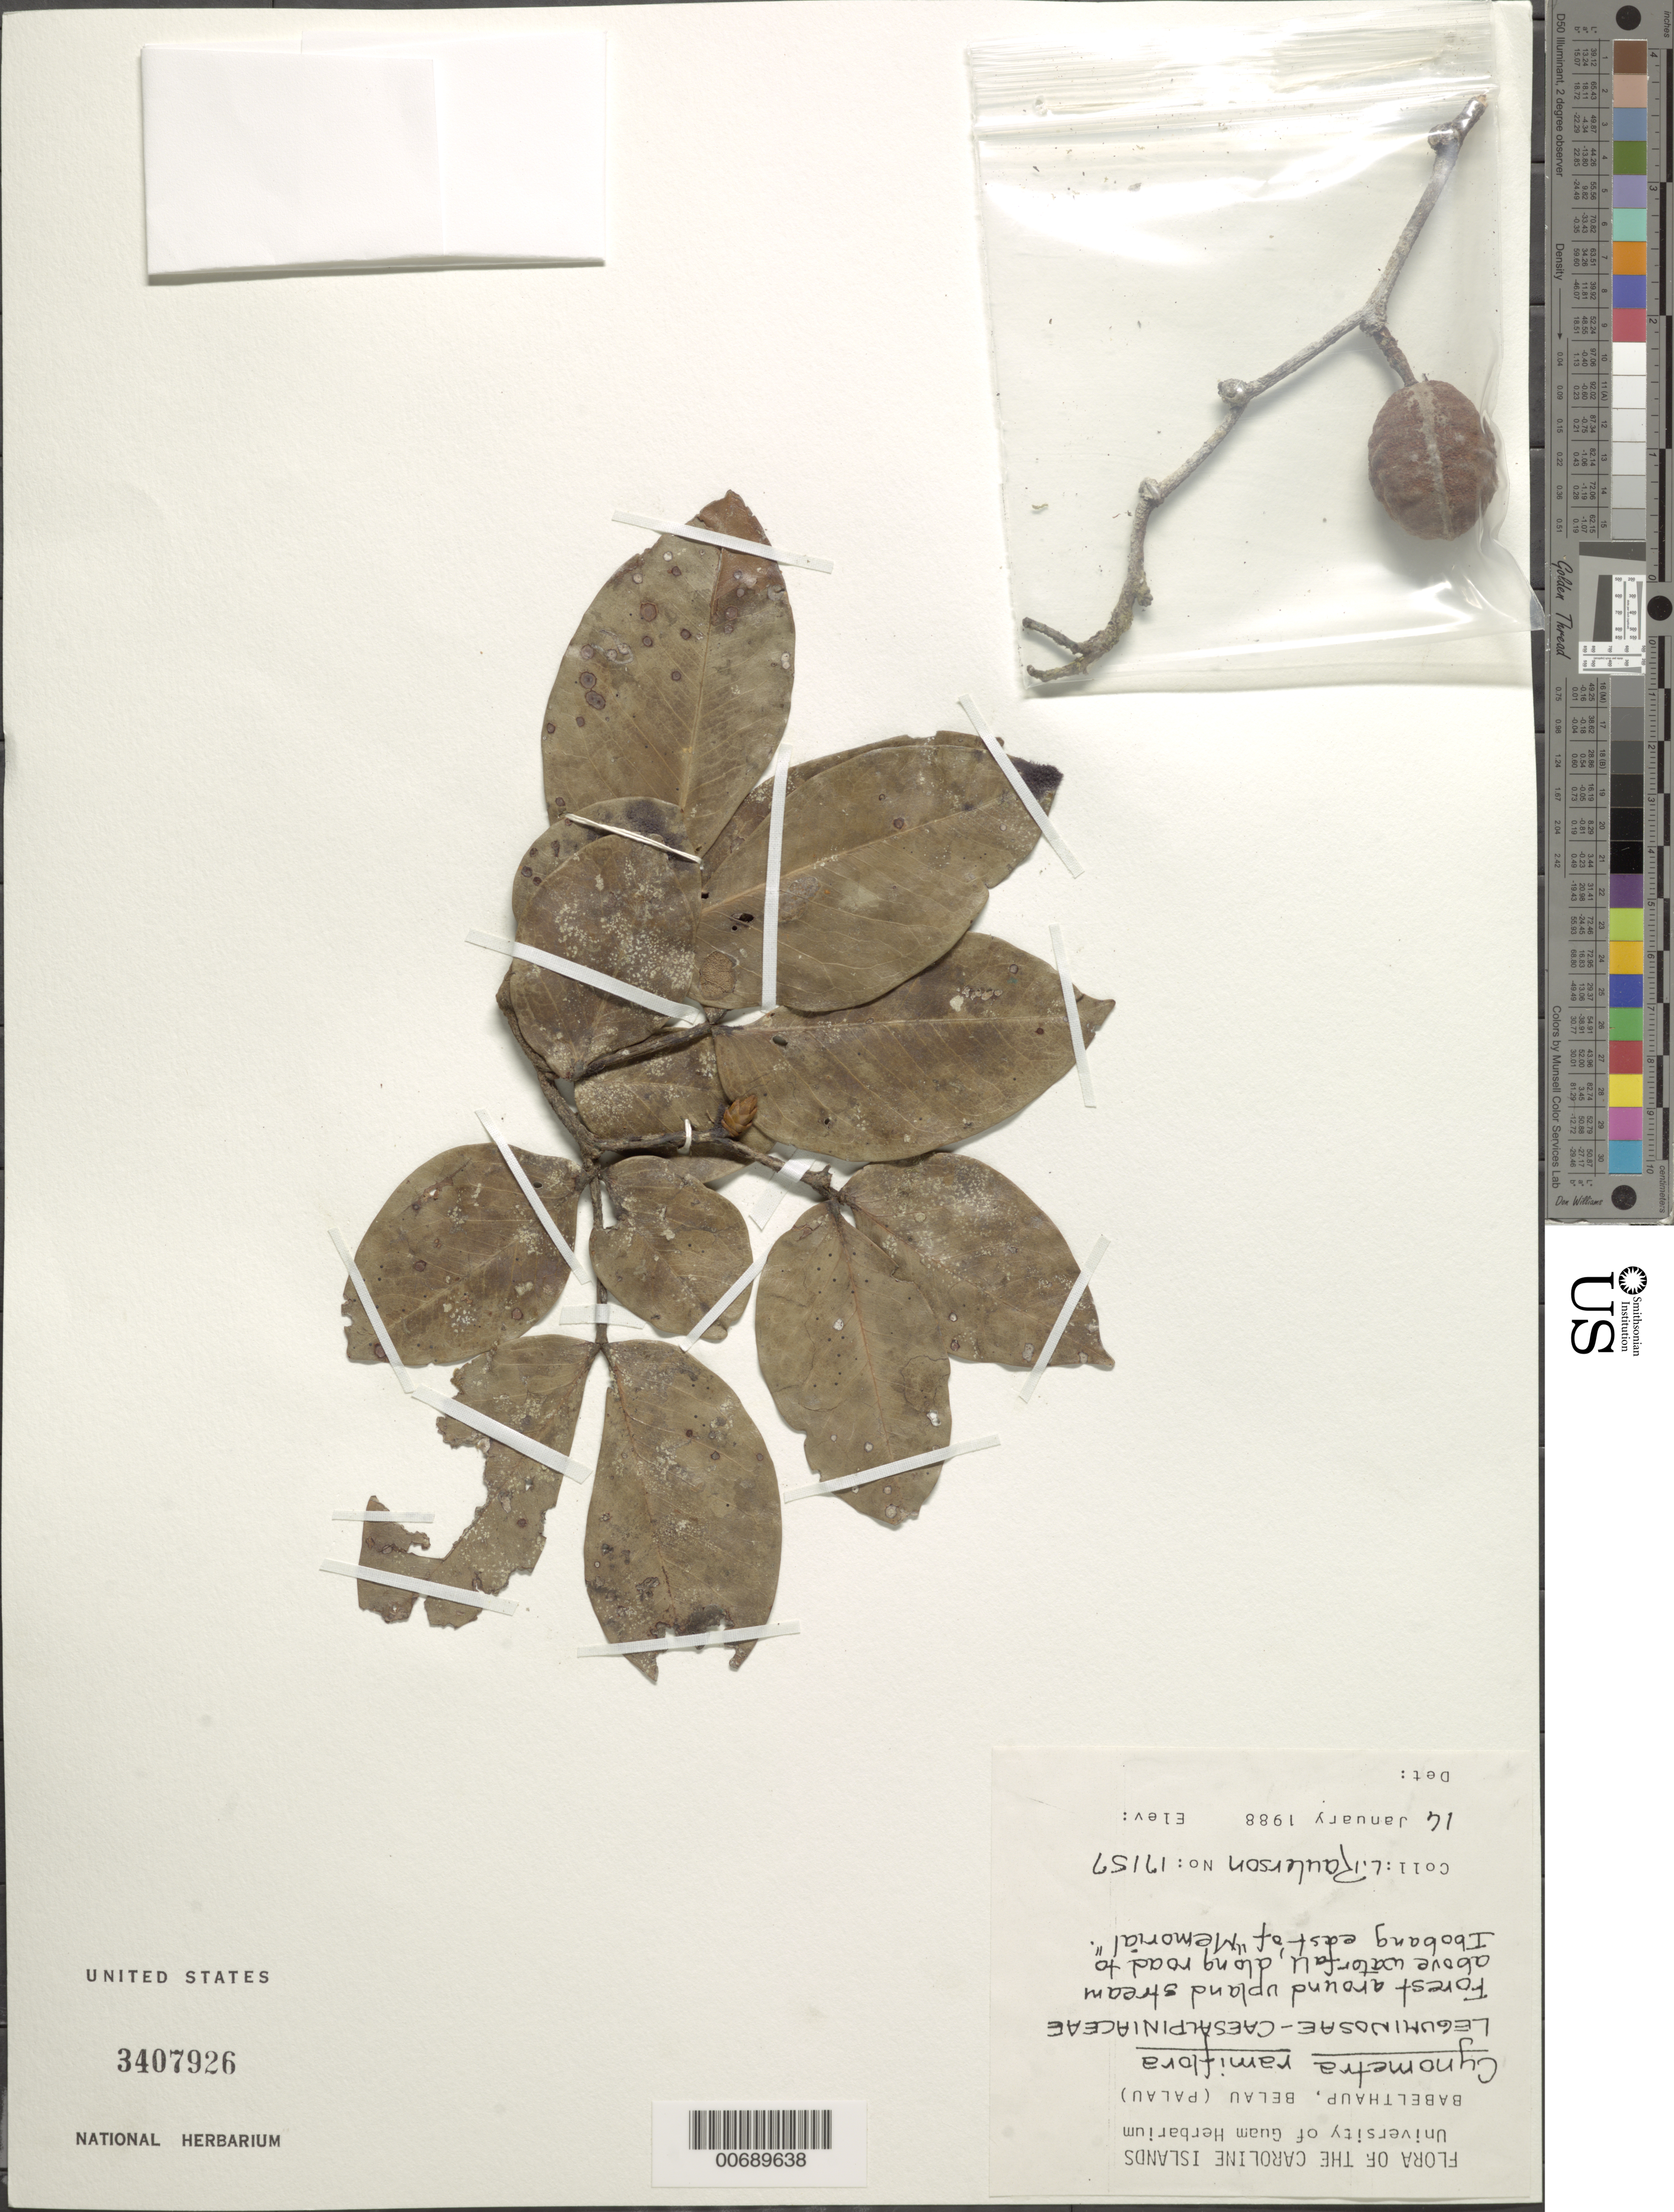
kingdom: Plantae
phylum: Tracheophyta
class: Magnoliopsida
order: Fabales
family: Fabaceae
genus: Cynometra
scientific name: Cynometra ramiflora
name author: L.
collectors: L. Raulerson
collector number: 17157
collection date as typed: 16 Jan 1988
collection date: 1988-01-16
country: Palau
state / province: Ngatpang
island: Babeldaob [Babelthuap]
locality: E of Japanese Memorial on road to Ibobang.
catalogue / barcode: US 3407926